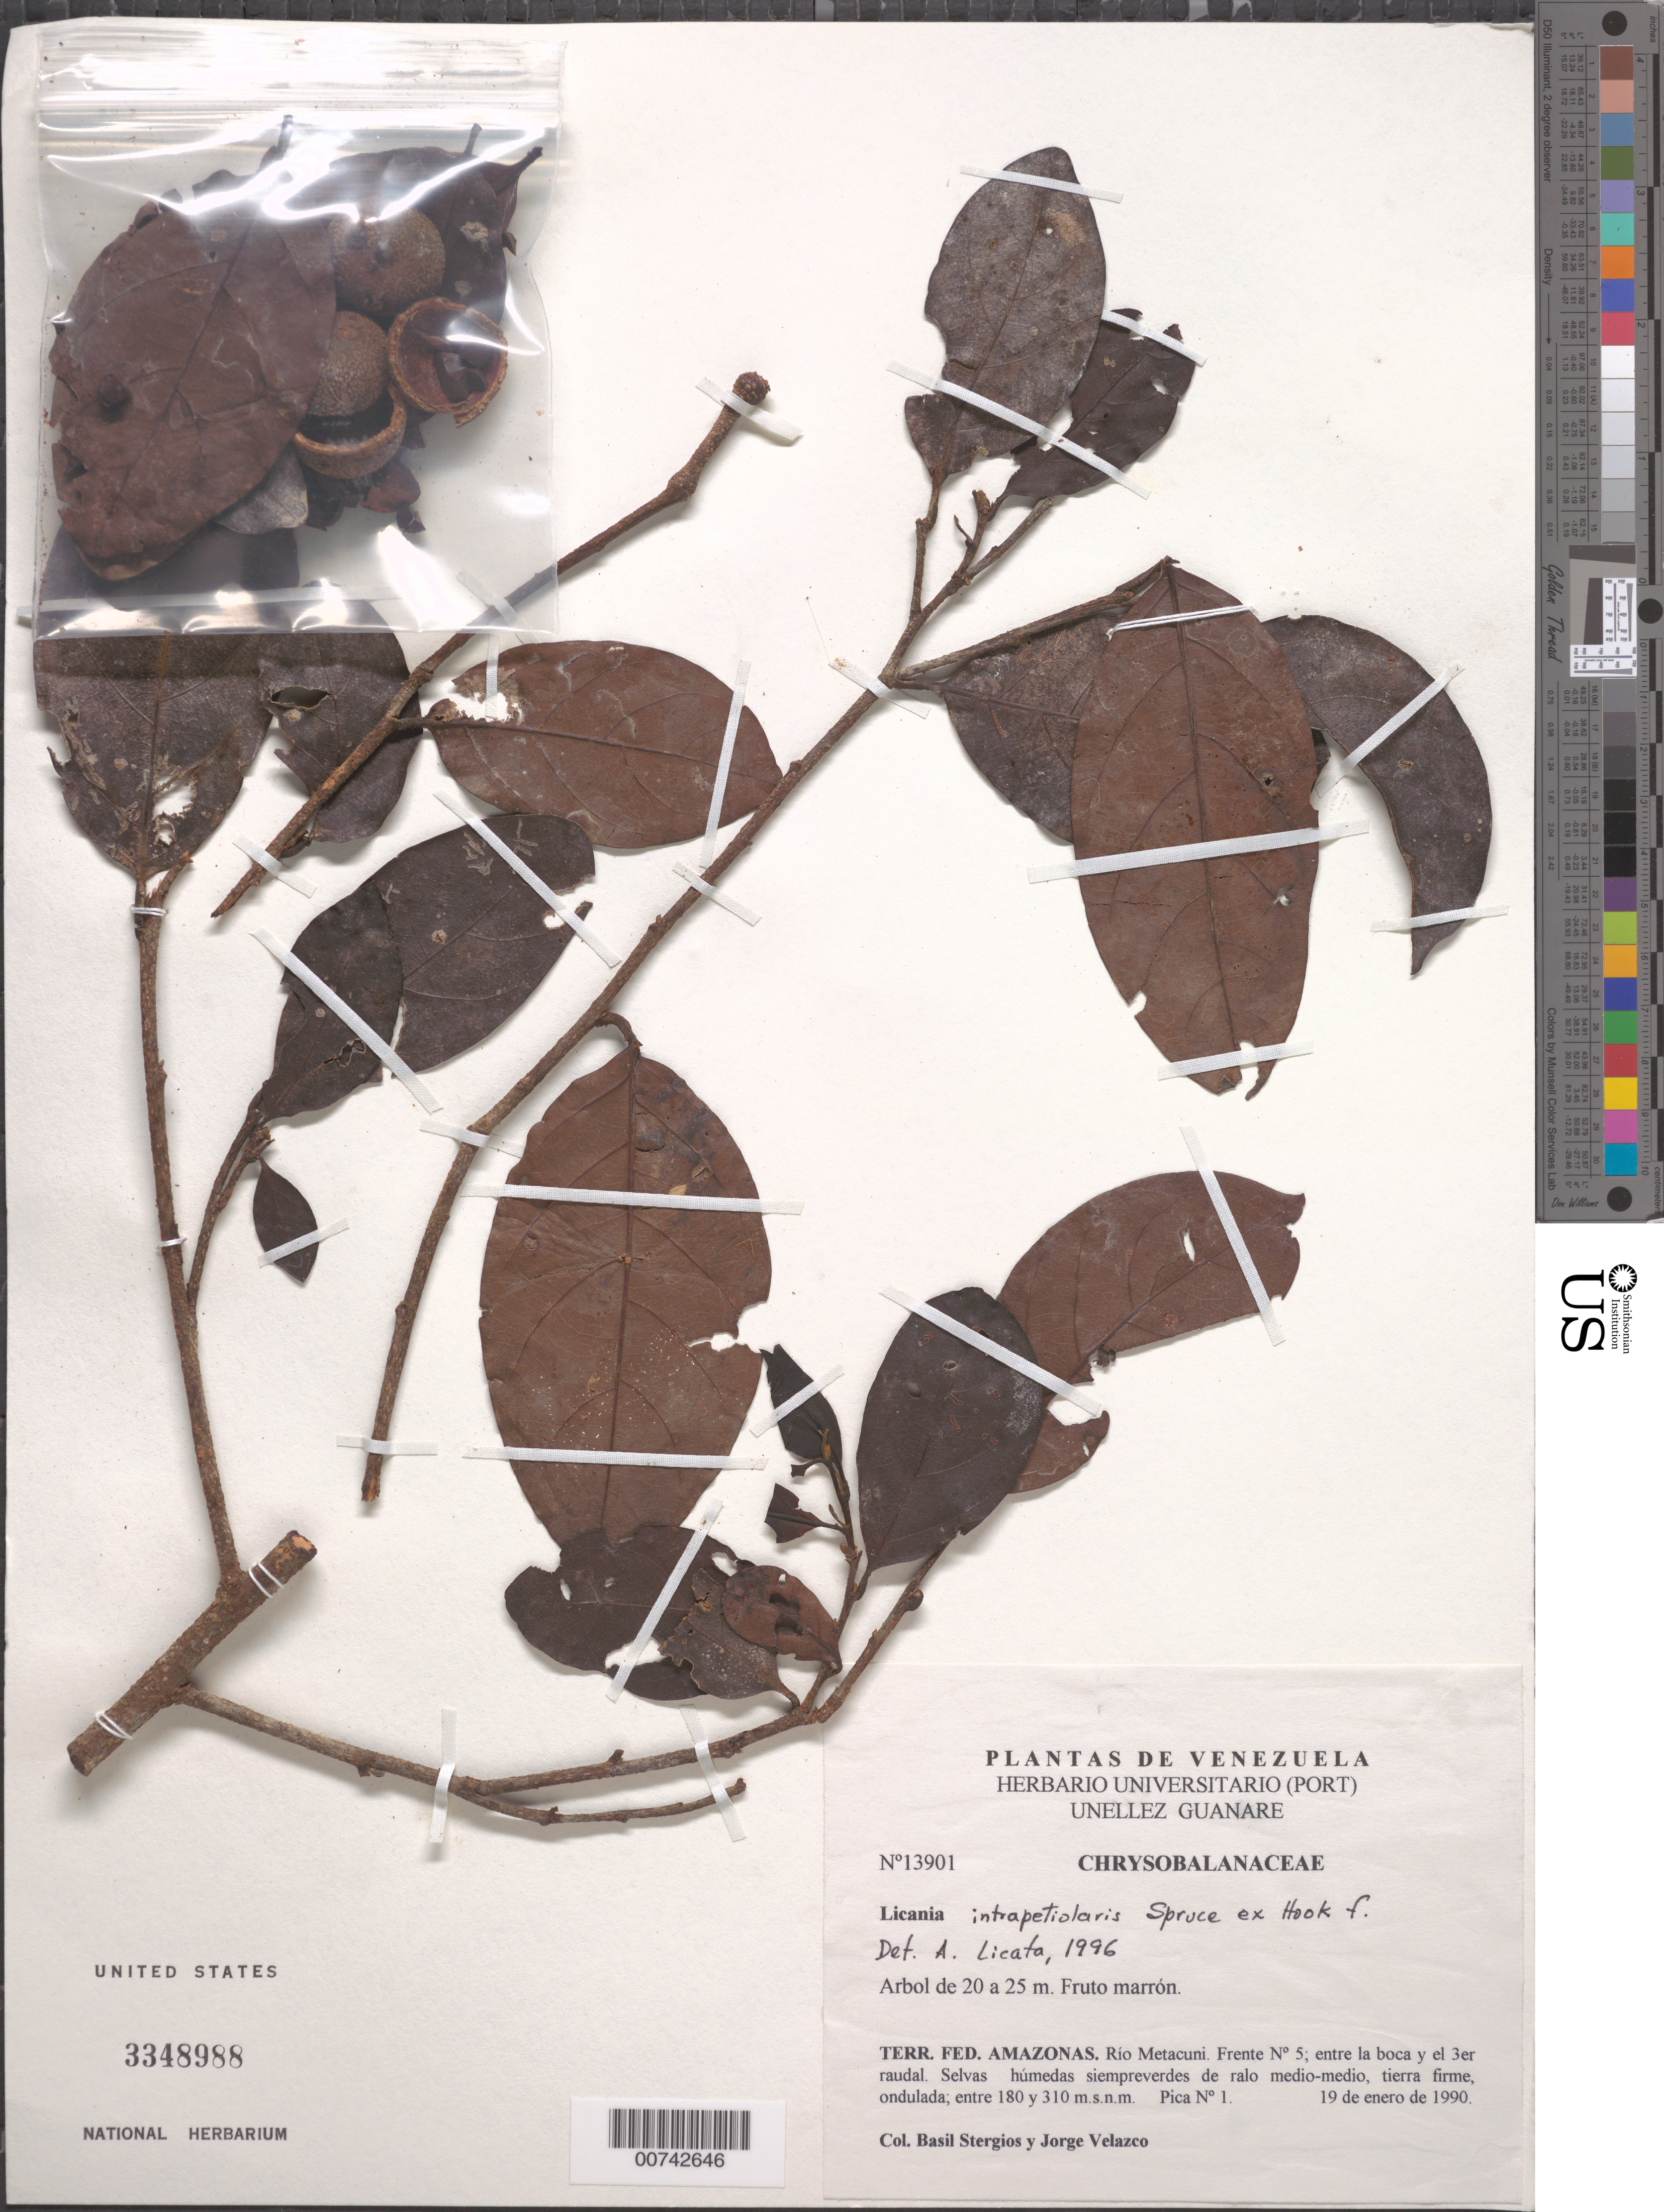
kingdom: Plantae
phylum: Tracheophyta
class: Magnoliopsida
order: Malpighiales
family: Chrysobalanaceae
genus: Hymenopus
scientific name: Hymenopus intrapetiolaris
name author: (Spreng. ex Hook. f.) Sothers & Prance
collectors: B. G. Stergios & J. Velazco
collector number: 13901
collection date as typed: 19-Jan-90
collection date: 1990-01-19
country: Venezuela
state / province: Amazonas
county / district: Alto Orinoco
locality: Río Metacuni, Frente No. 5, entre la boca y el 3er raudal; pica N°1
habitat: Tierra firme, selvas húmedas siempre-verdes de ralo medio-medio, ondulada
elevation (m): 180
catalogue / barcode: US 3348988